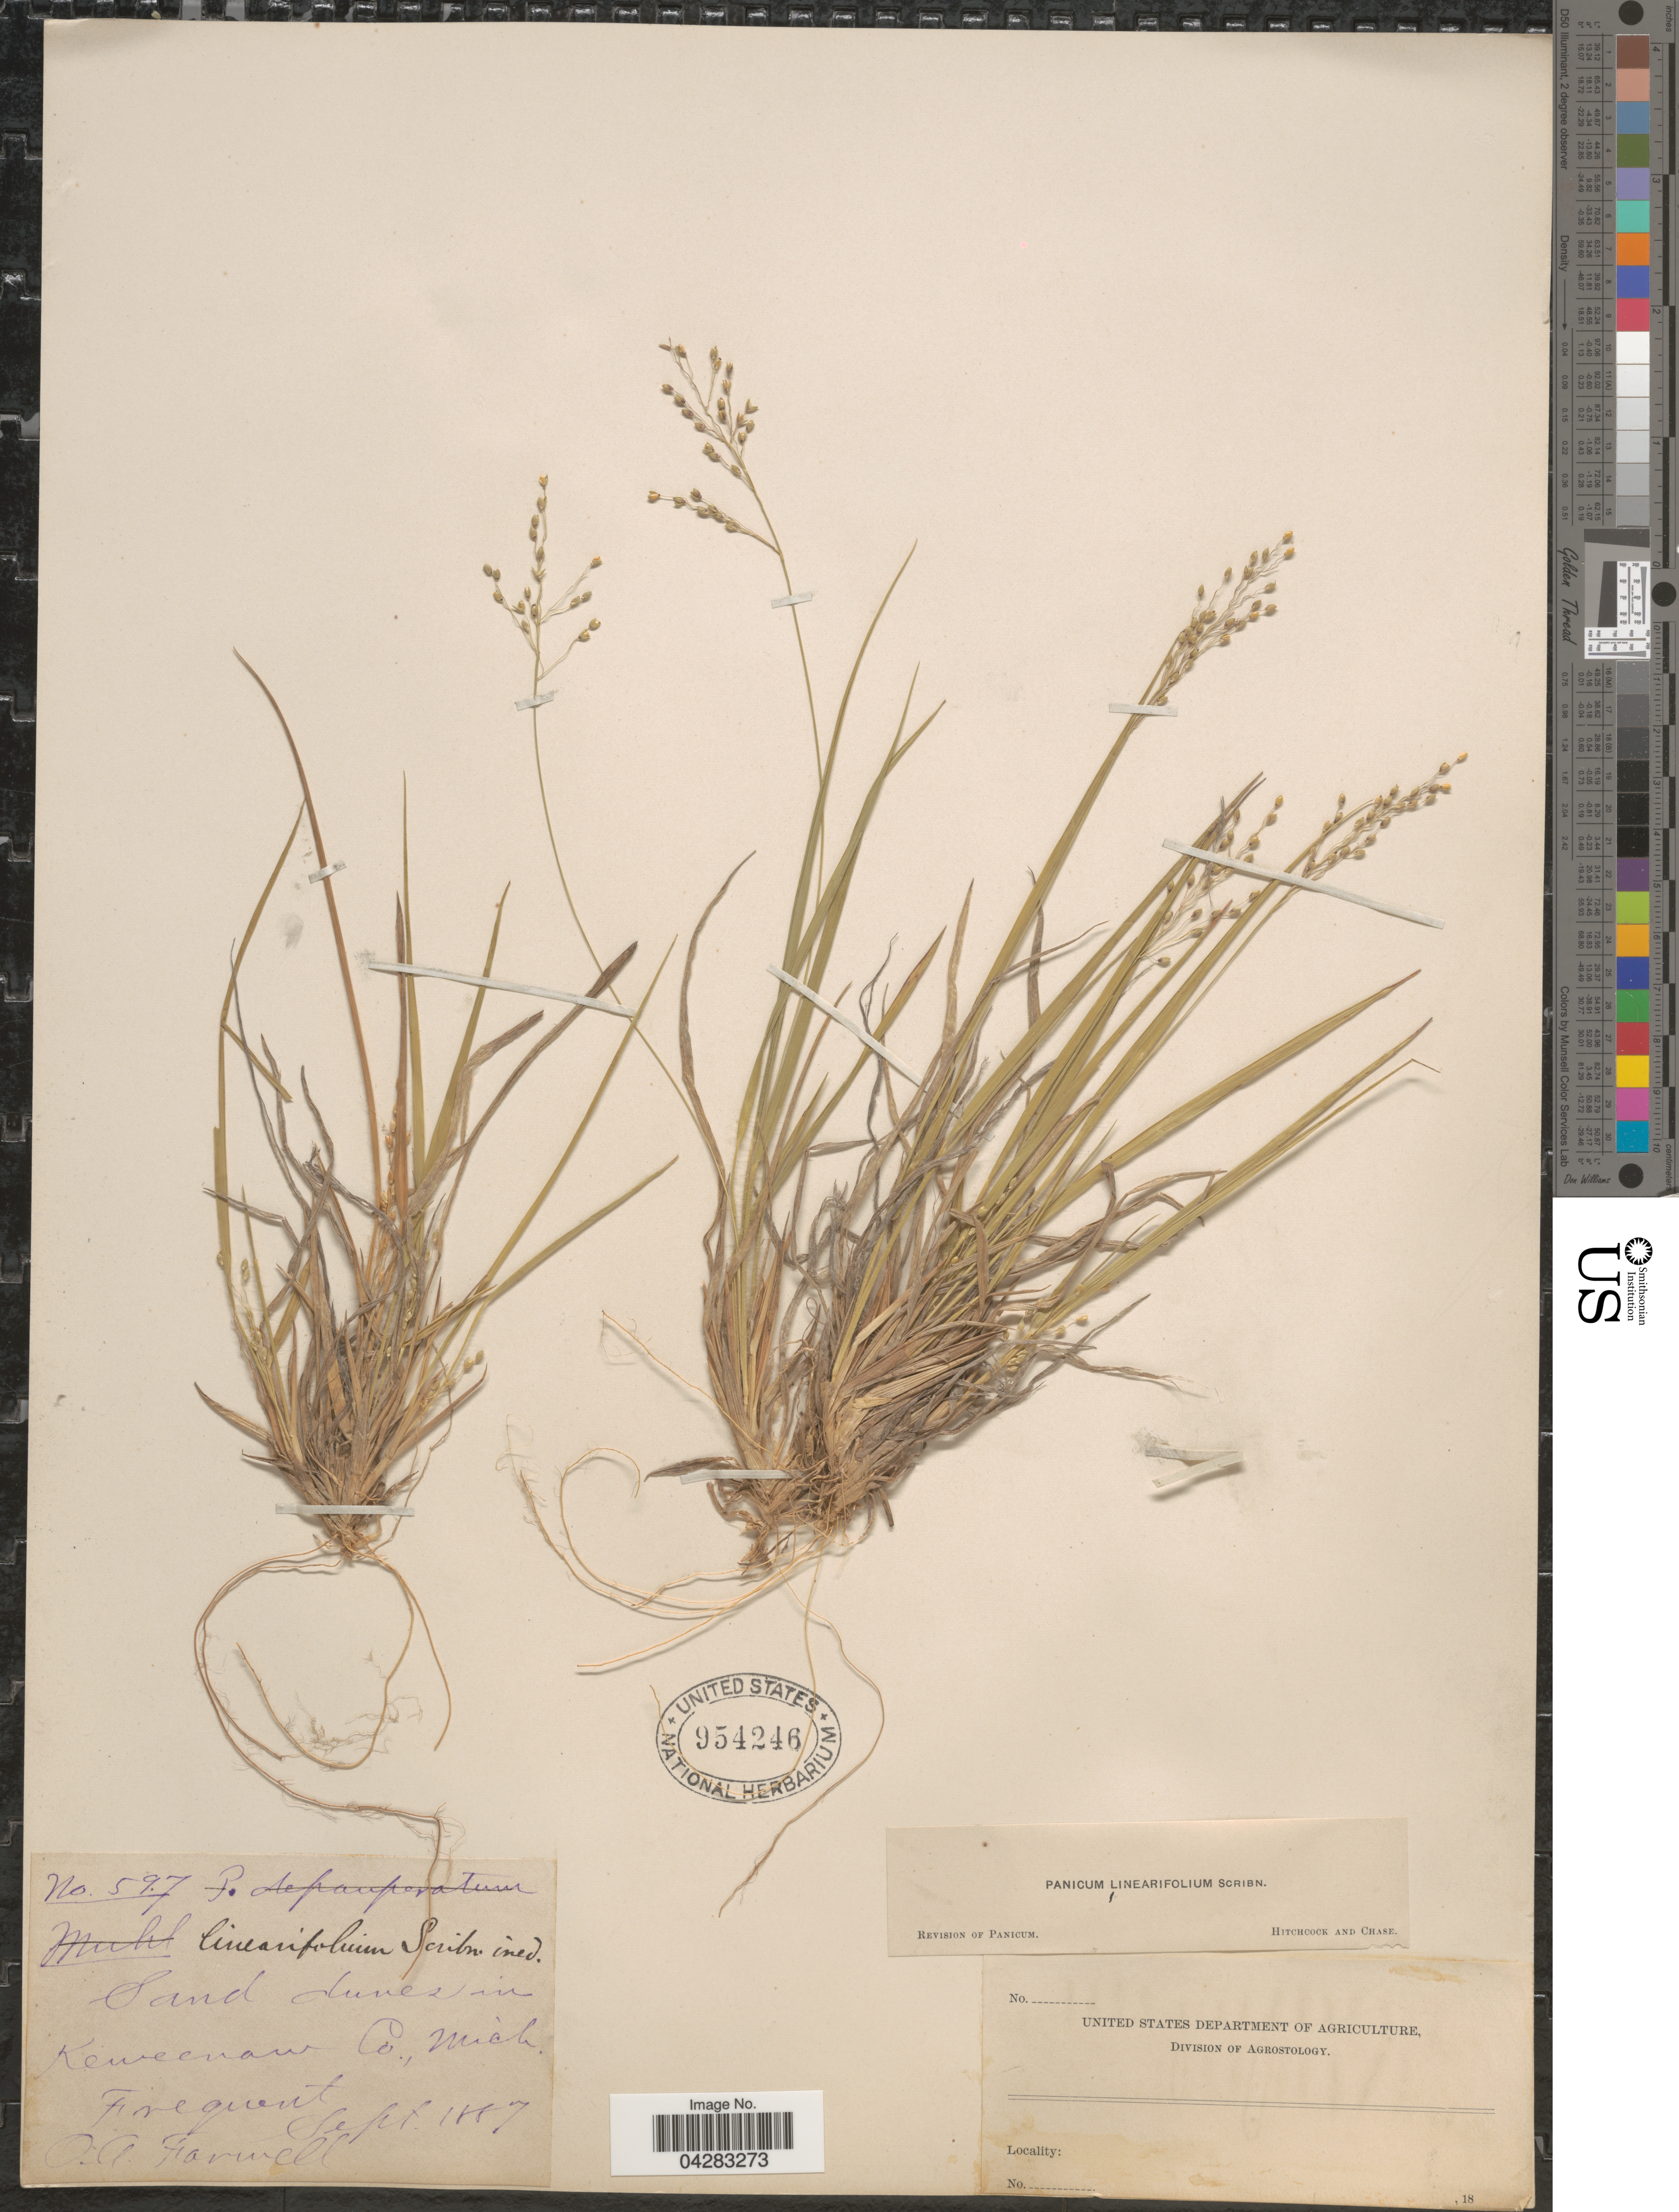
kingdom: Plantae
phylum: Tracheophyta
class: Liliopsida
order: Poales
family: Poaceae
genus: Dichanthelium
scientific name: Dichanthelium linearifolium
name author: (Scribn.) Gould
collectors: O. Farwell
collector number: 597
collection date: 1887-09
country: United States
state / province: Michigan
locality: Sand dunes in Keweenaw Co.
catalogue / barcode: US 954246